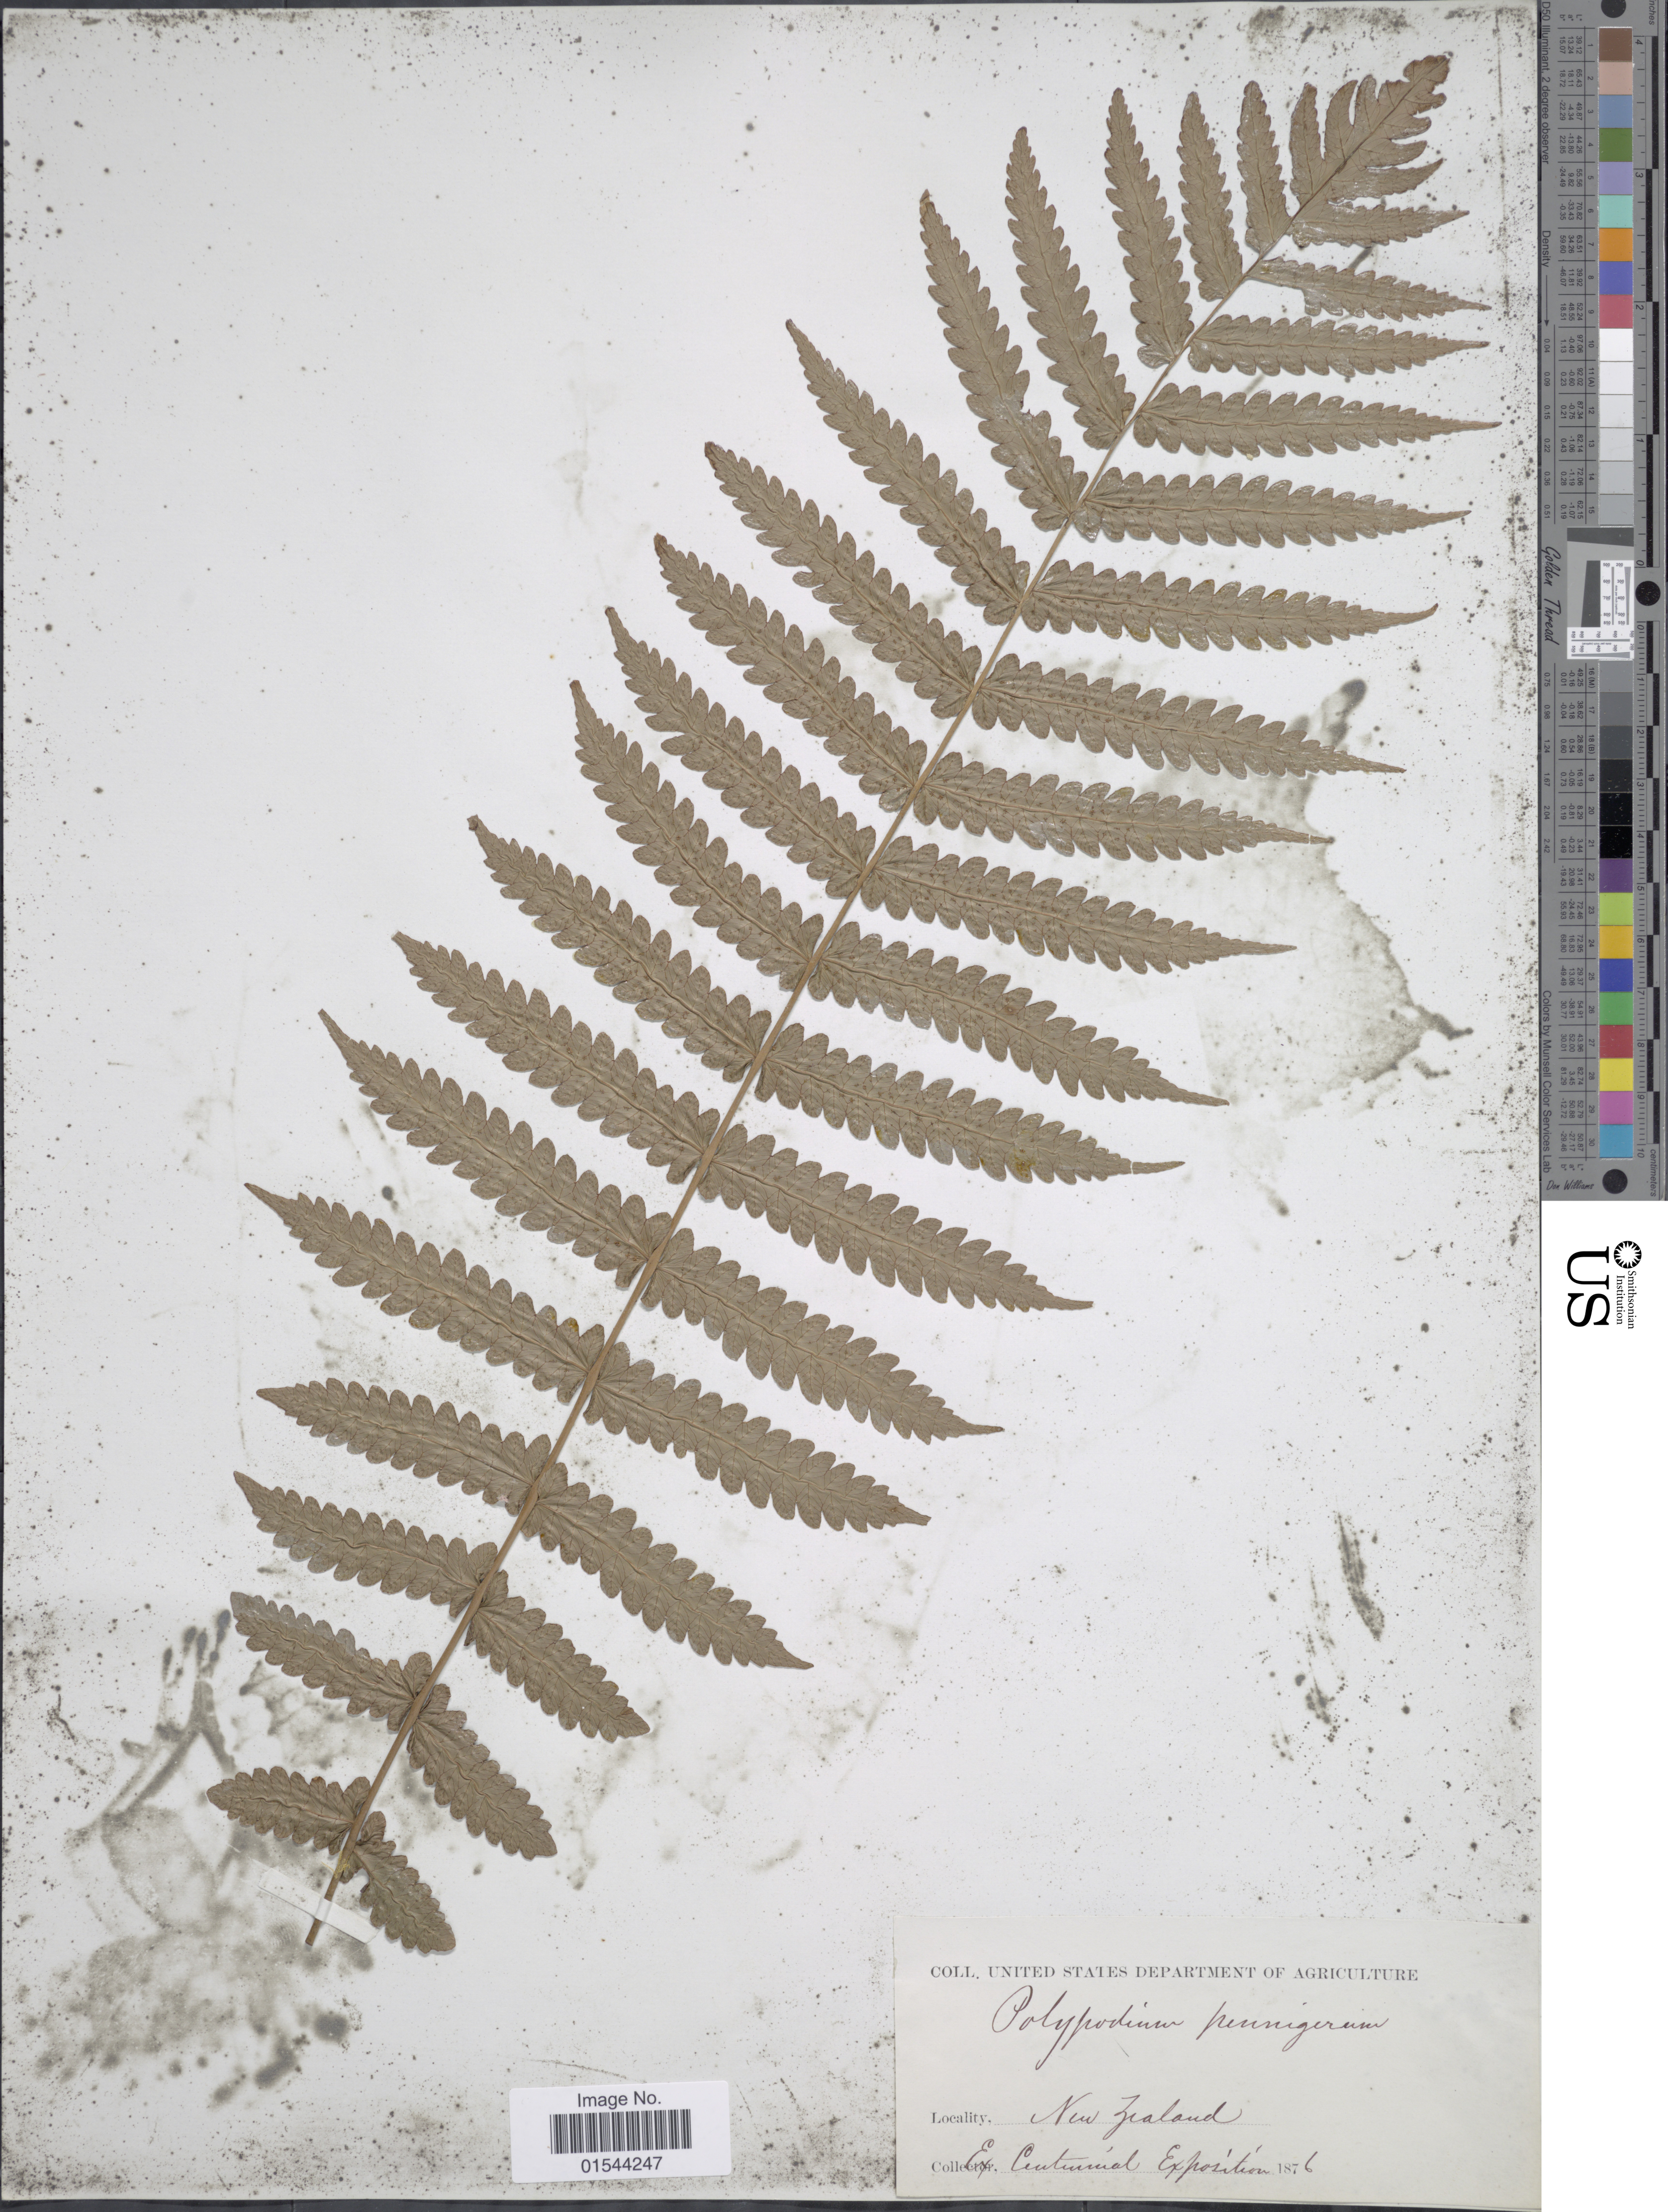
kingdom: Plantae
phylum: Tracheophyta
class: Polypodiopsida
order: Polypodiales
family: Thelypteridaceae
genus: Pneumatopteris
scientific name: Pneumatopteris pennigera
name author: (G. Forst.) Holttum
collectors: ex Centennial Exposition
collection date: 1876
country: New Zealand